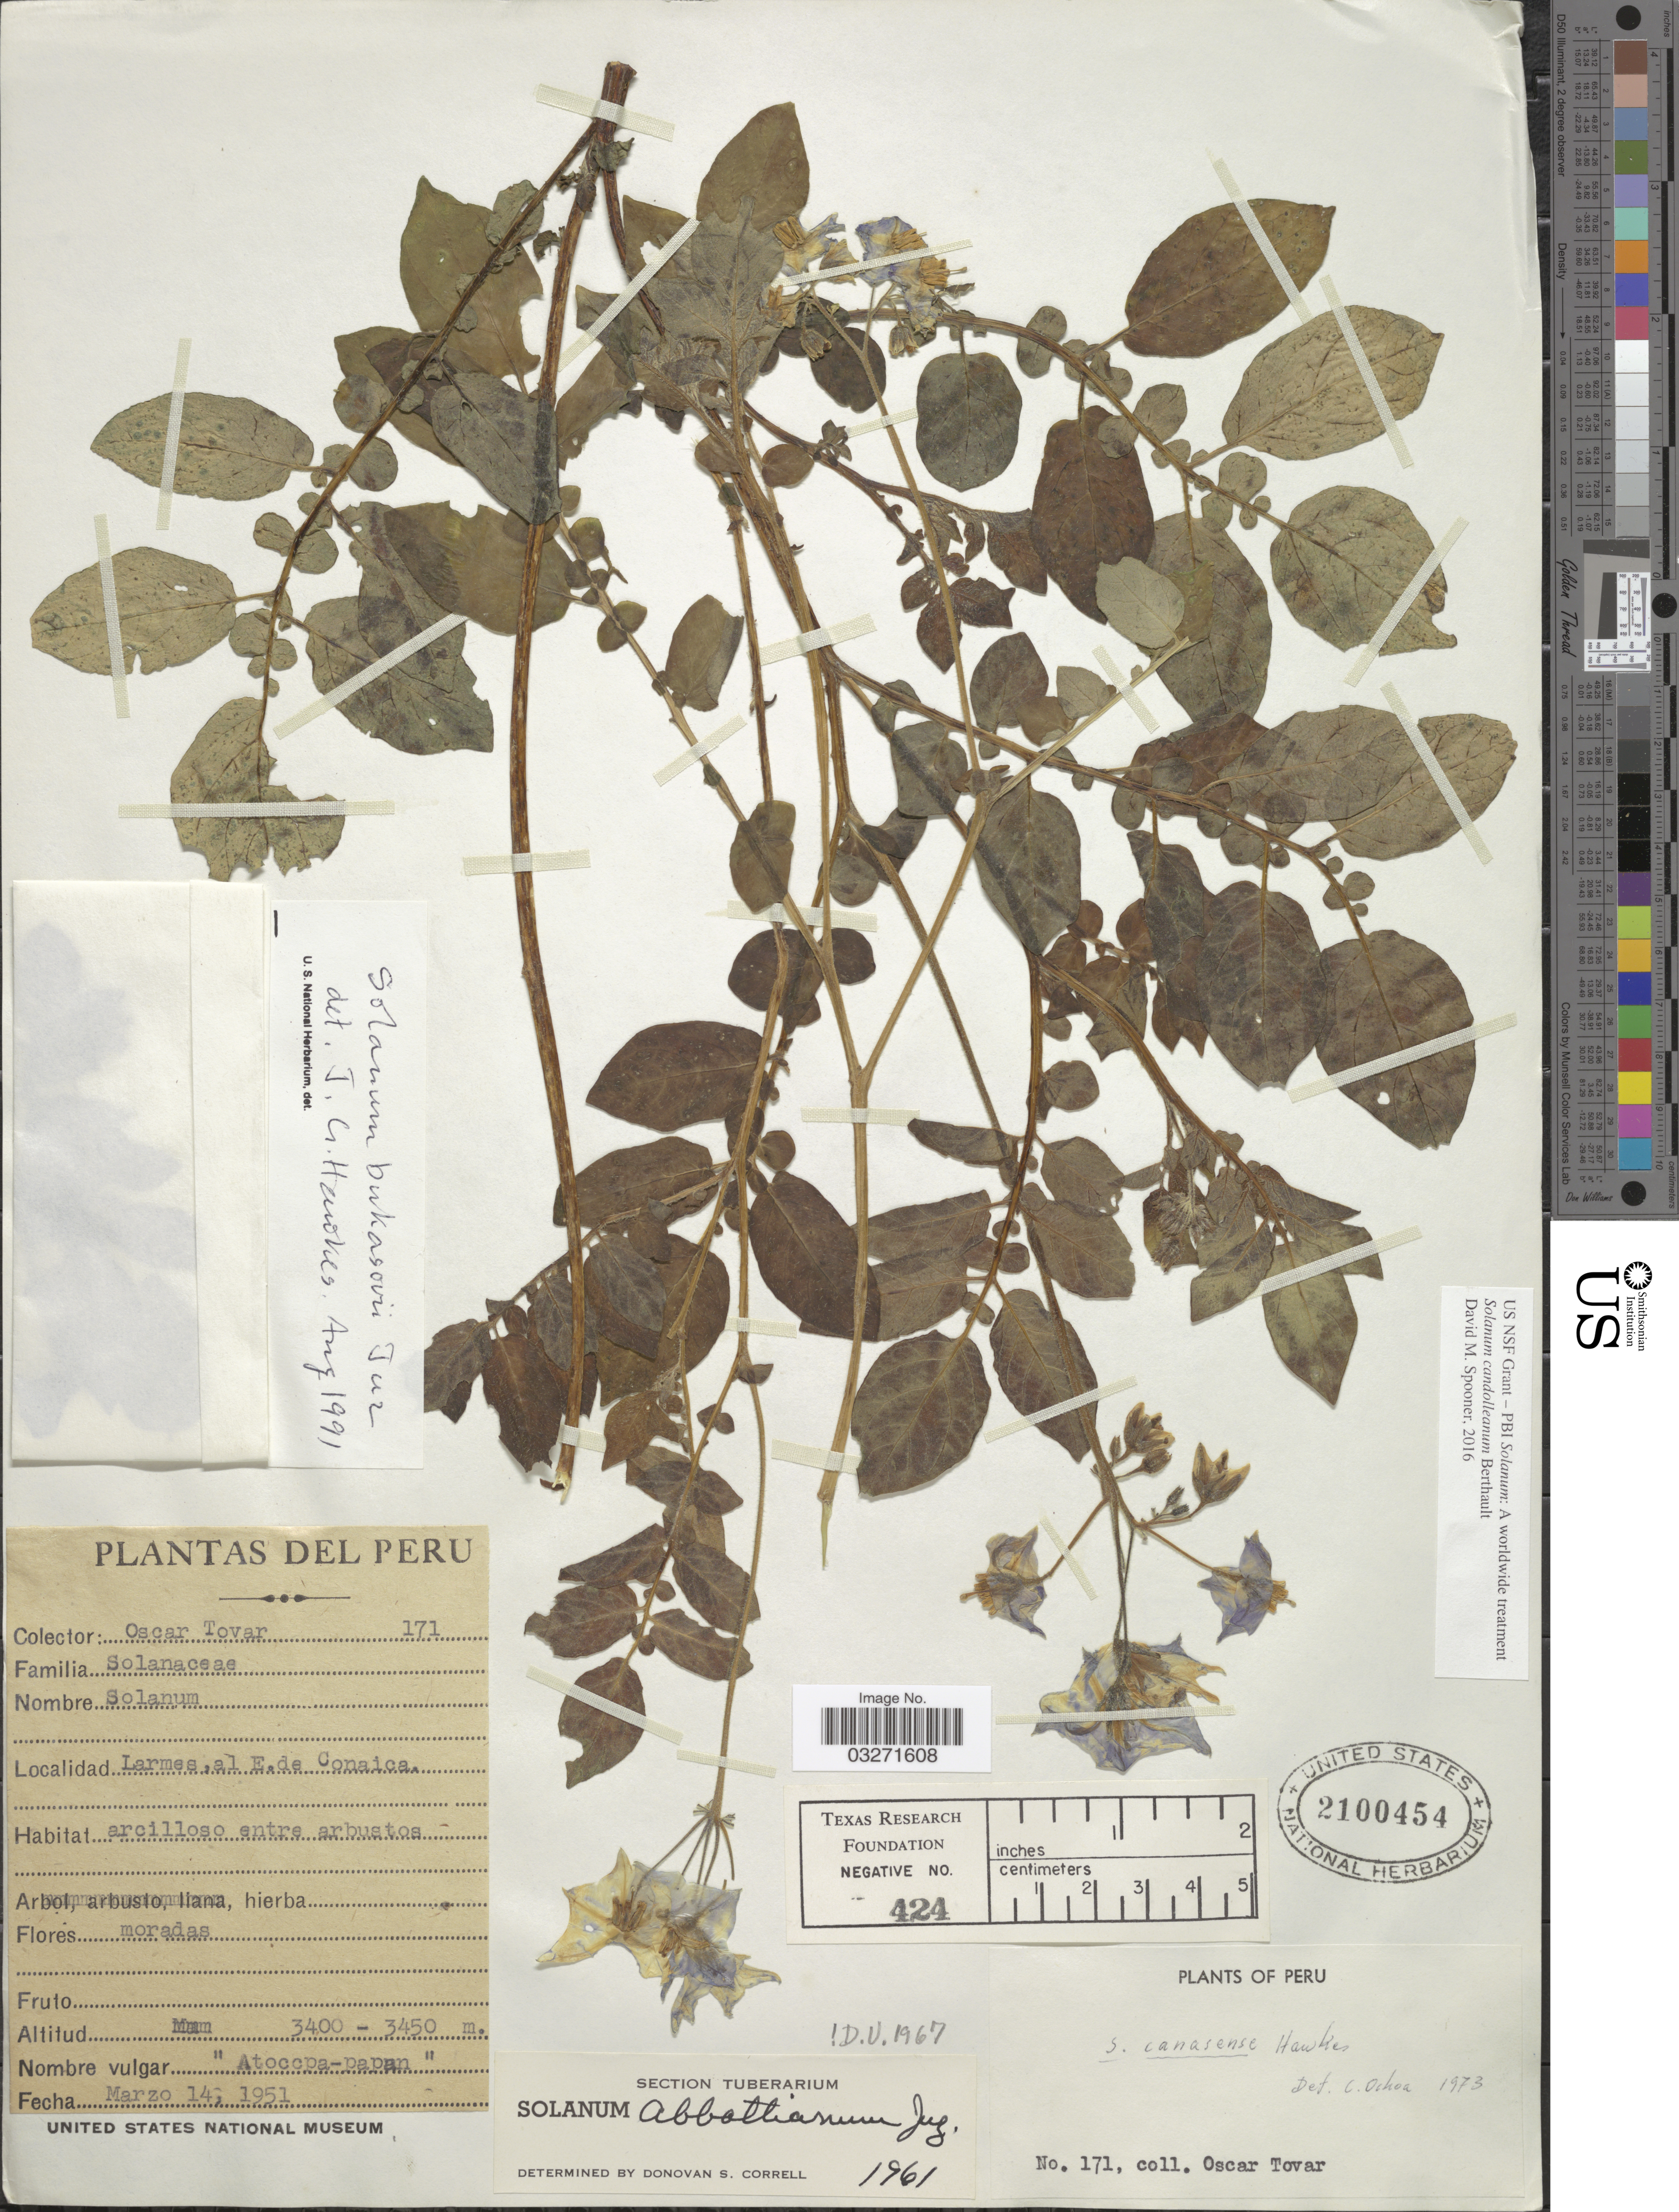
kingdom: Plantae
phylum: Tracheophyta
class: Magnoliopsida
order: Solanales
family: Solanaceae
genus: Solanum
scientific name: Solanum candolleanum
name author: Berthault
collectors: Ó. Tovar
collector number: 171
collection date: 1951-03-14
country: Peru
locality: Larmes, al E. de Conaica.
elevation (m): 3400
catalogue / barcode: US 2100454